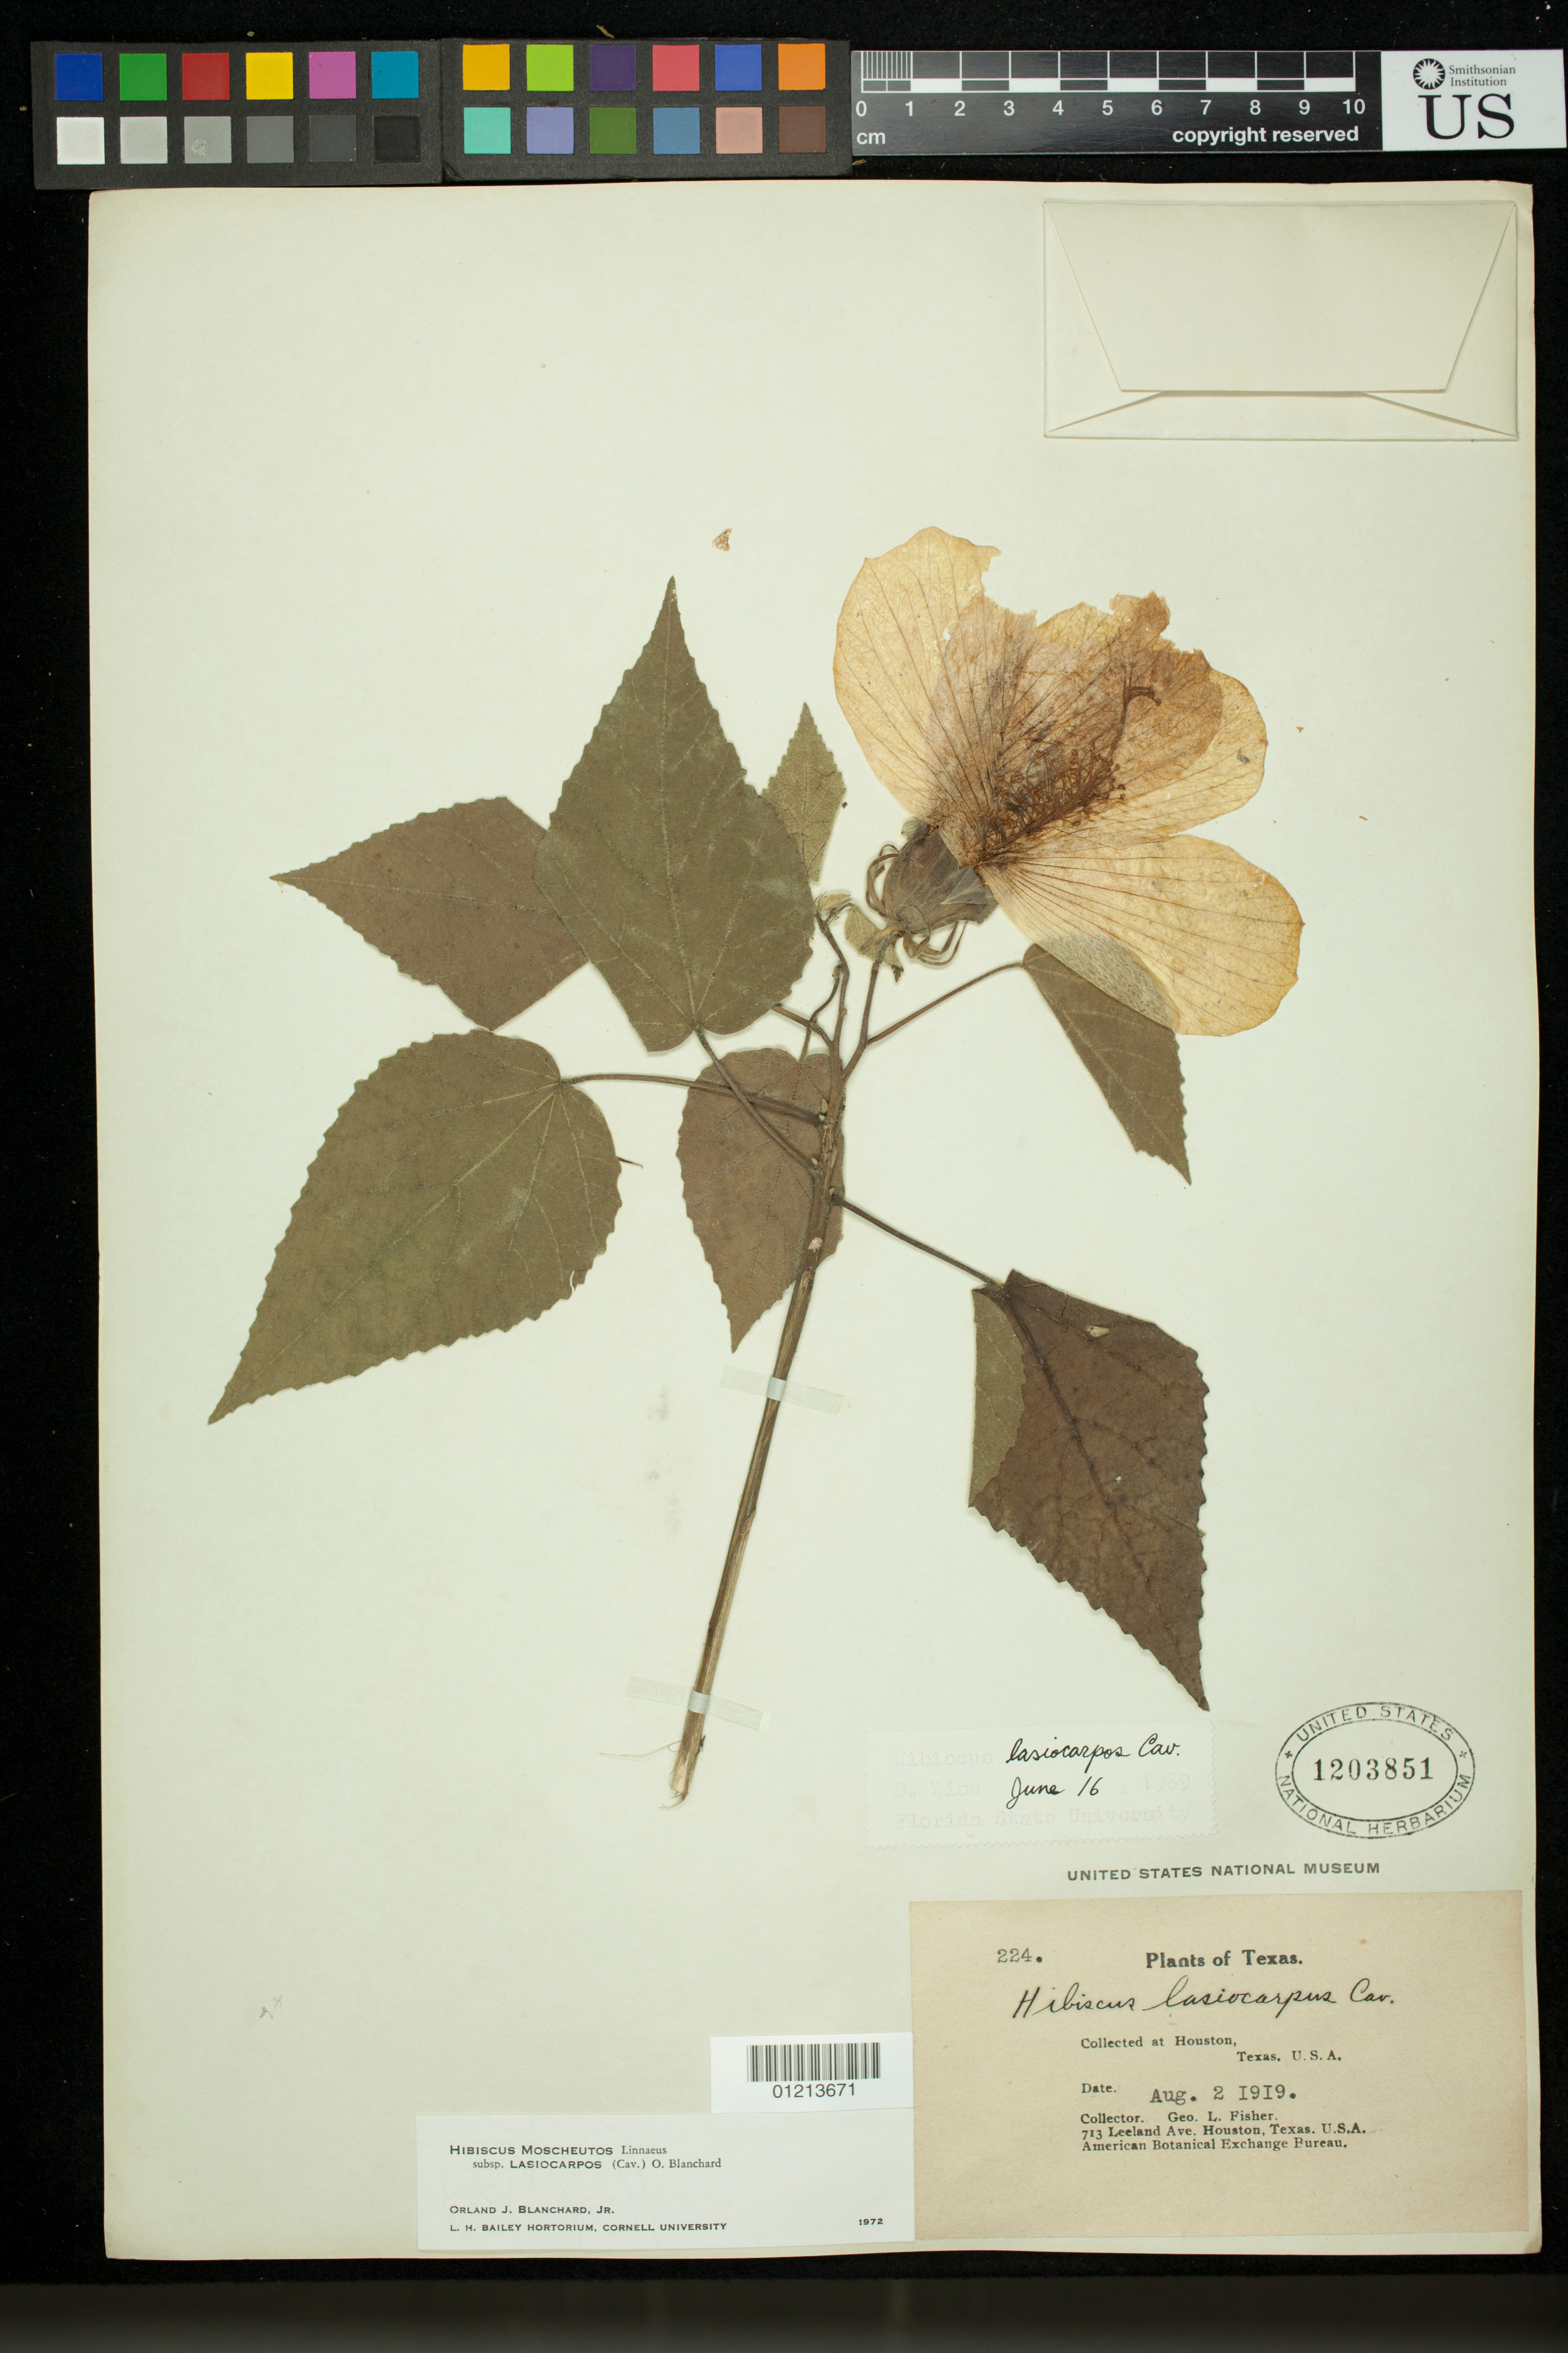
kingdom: Plantae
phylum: Tracheophyta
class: Magnoliopsida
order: Malvales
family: Malvaceae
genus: Hibiscus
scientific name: Hibiscus moscheutos subsp. lasiocarpos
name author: (Cav.) O.J. Blanch.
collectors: G. L. Fisher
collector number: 224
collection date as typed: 08 Feb 1919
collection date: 1919-02-08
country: United States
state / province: Texas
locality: Houston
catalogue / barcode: US 1203851